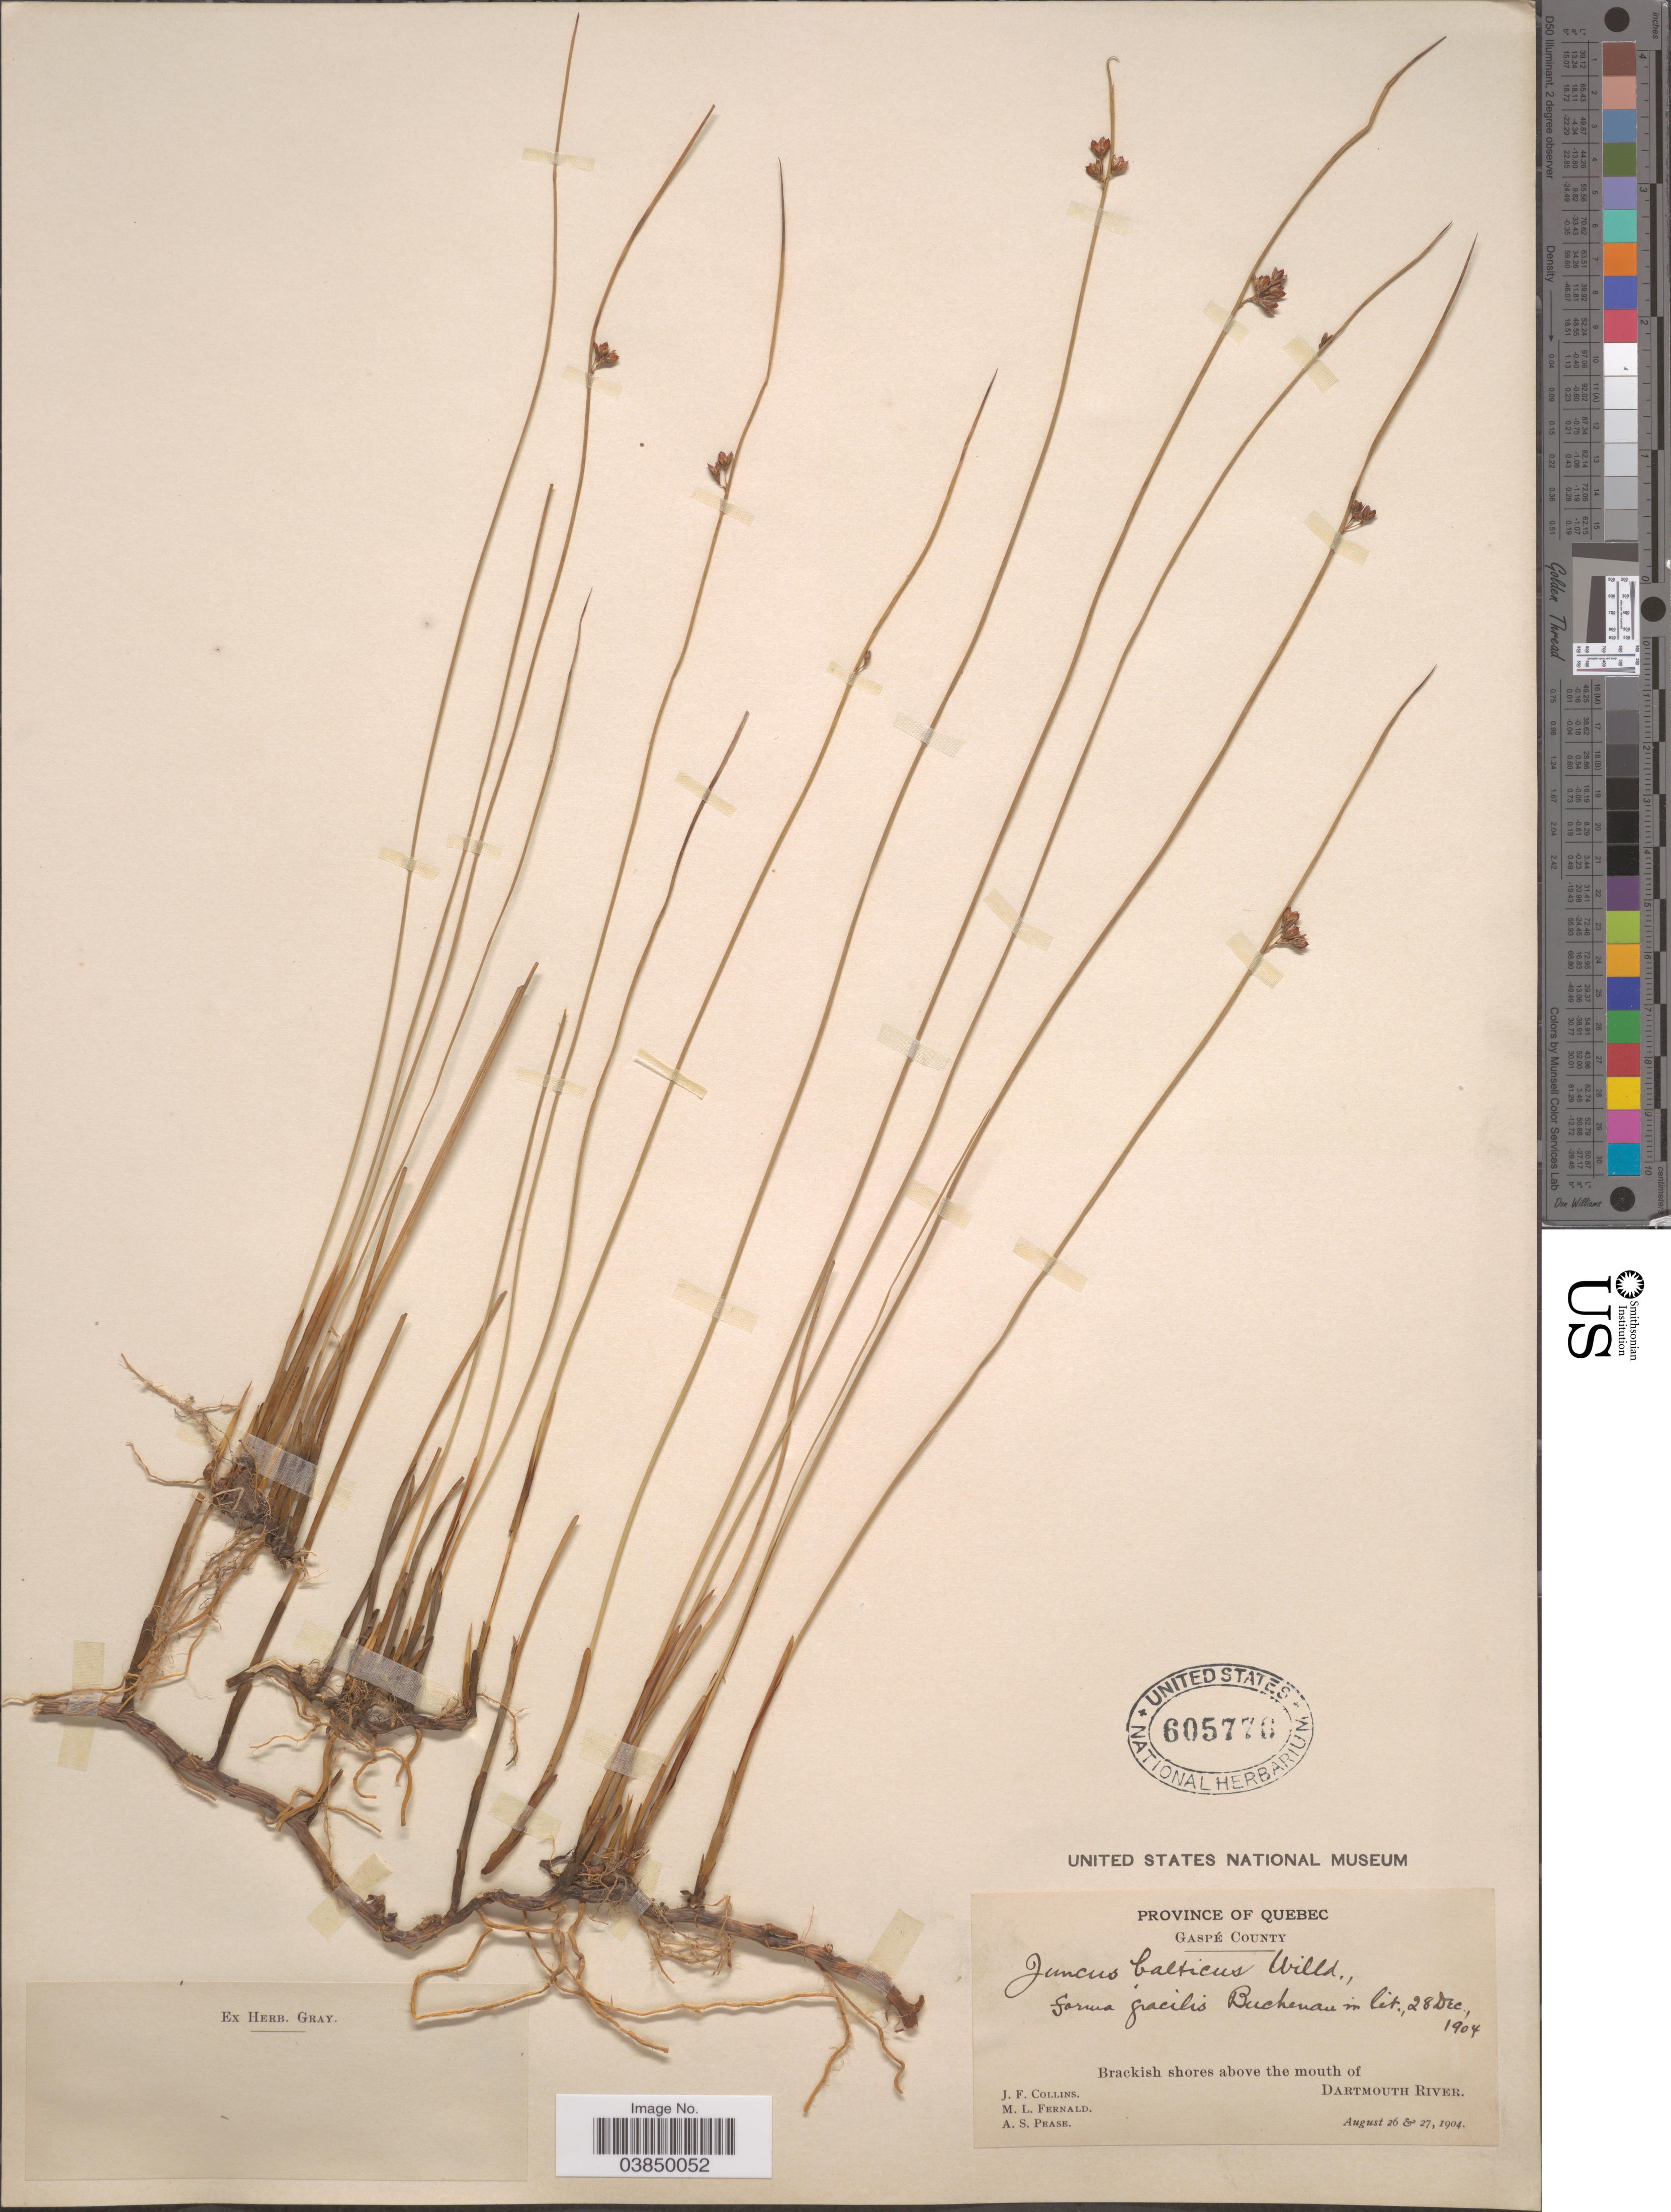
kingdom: Plantae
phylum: Tracheophyta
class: Liliopsida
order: Poales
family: Juncaceae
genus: Juncus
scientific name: Juncus balticus f. gracilis Buchenau, ined.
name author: Buchenau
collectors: J. Collins, M. L. Fernald & A. S. Pease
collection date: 1904-08-26/1904-08-27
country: Canada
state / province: Quebec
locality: Gaspé County. Brackish shores above the mouth of Dartmouth River.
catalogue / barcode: US 605776